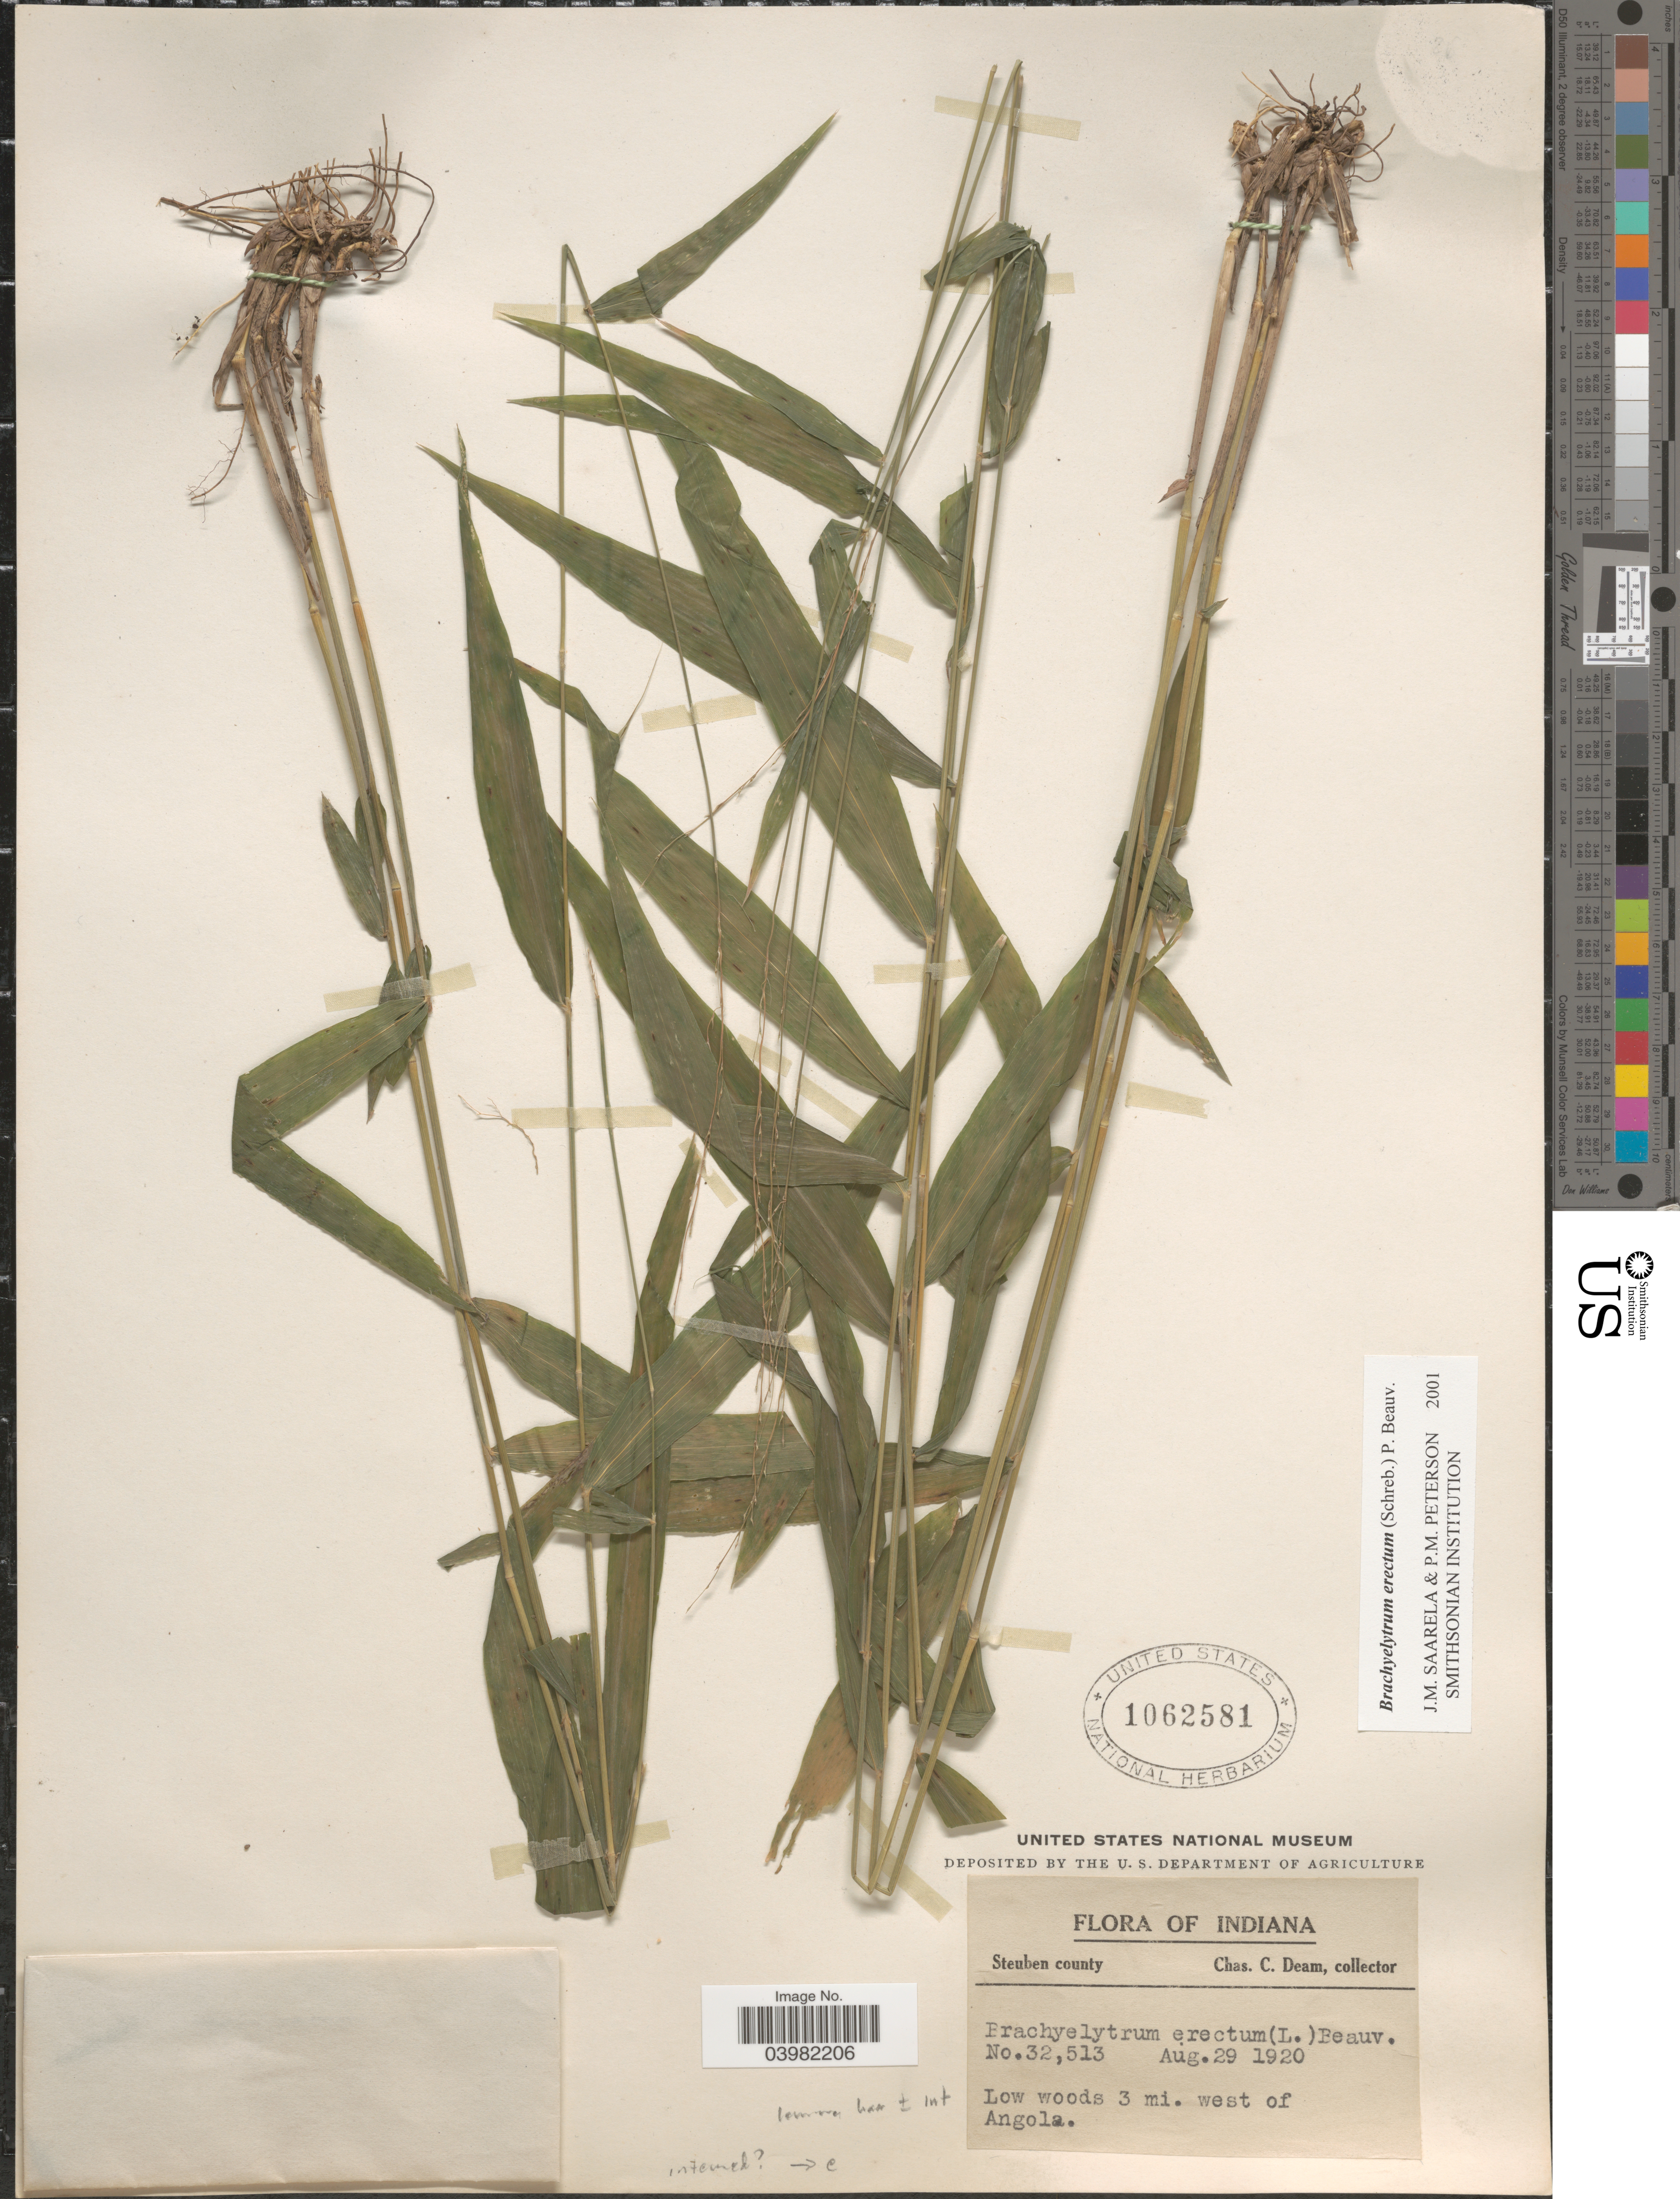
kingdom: Plantae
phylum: Tracheophyta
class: Liliopsida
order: Poales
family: Poaceae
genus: Brachyelytrum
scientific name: Brachyelytrum erectum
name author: (Schreb.) P. Beauv.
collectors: C. C. Deam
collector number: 32513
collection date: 1920-08-29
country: United States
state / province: Indiana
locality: Steuben county. Low woods 3 mi. west of Angola.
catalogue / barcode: US 1062581